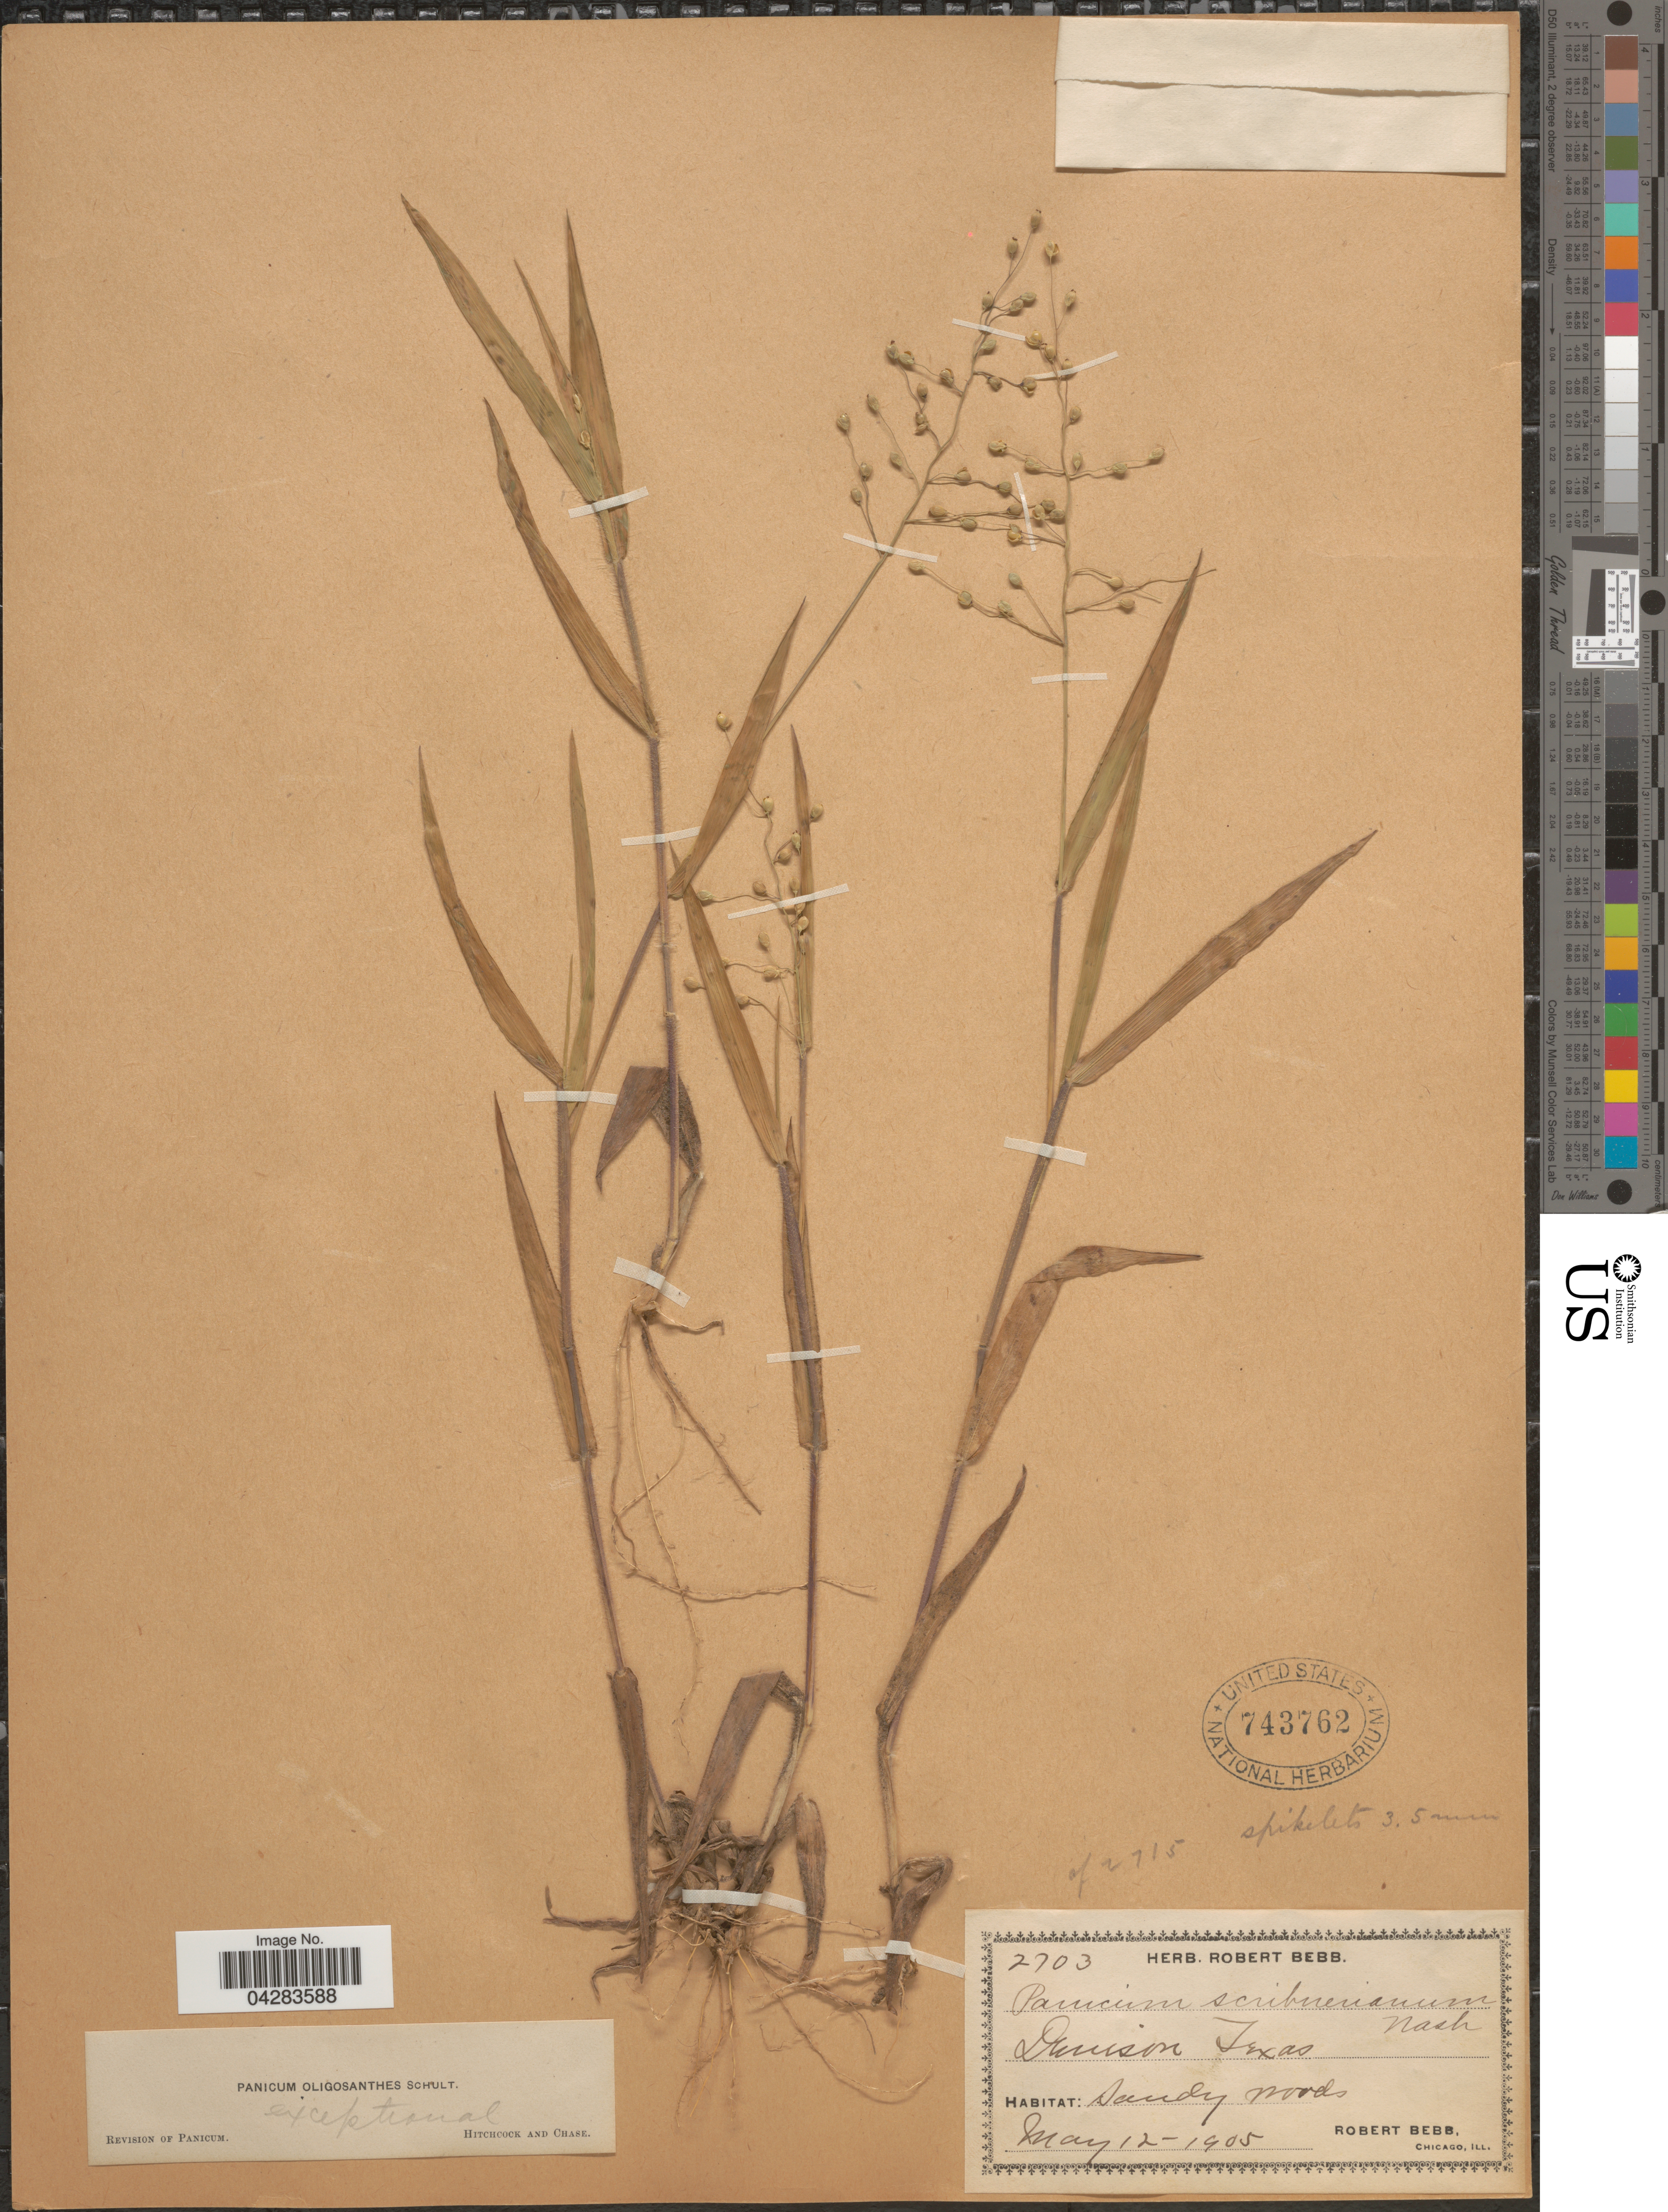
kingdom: Plantae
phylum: Tracheophyta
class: Liliopsida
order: Poales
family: Poaceae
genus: Dichanthelium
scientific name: Dichanthelium oligosanthes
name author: (Schult.) Gould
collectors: R. Bebb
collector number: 2703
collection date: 1905-05-12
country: United States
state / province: Texas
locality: Denison.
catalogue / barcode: US 743762